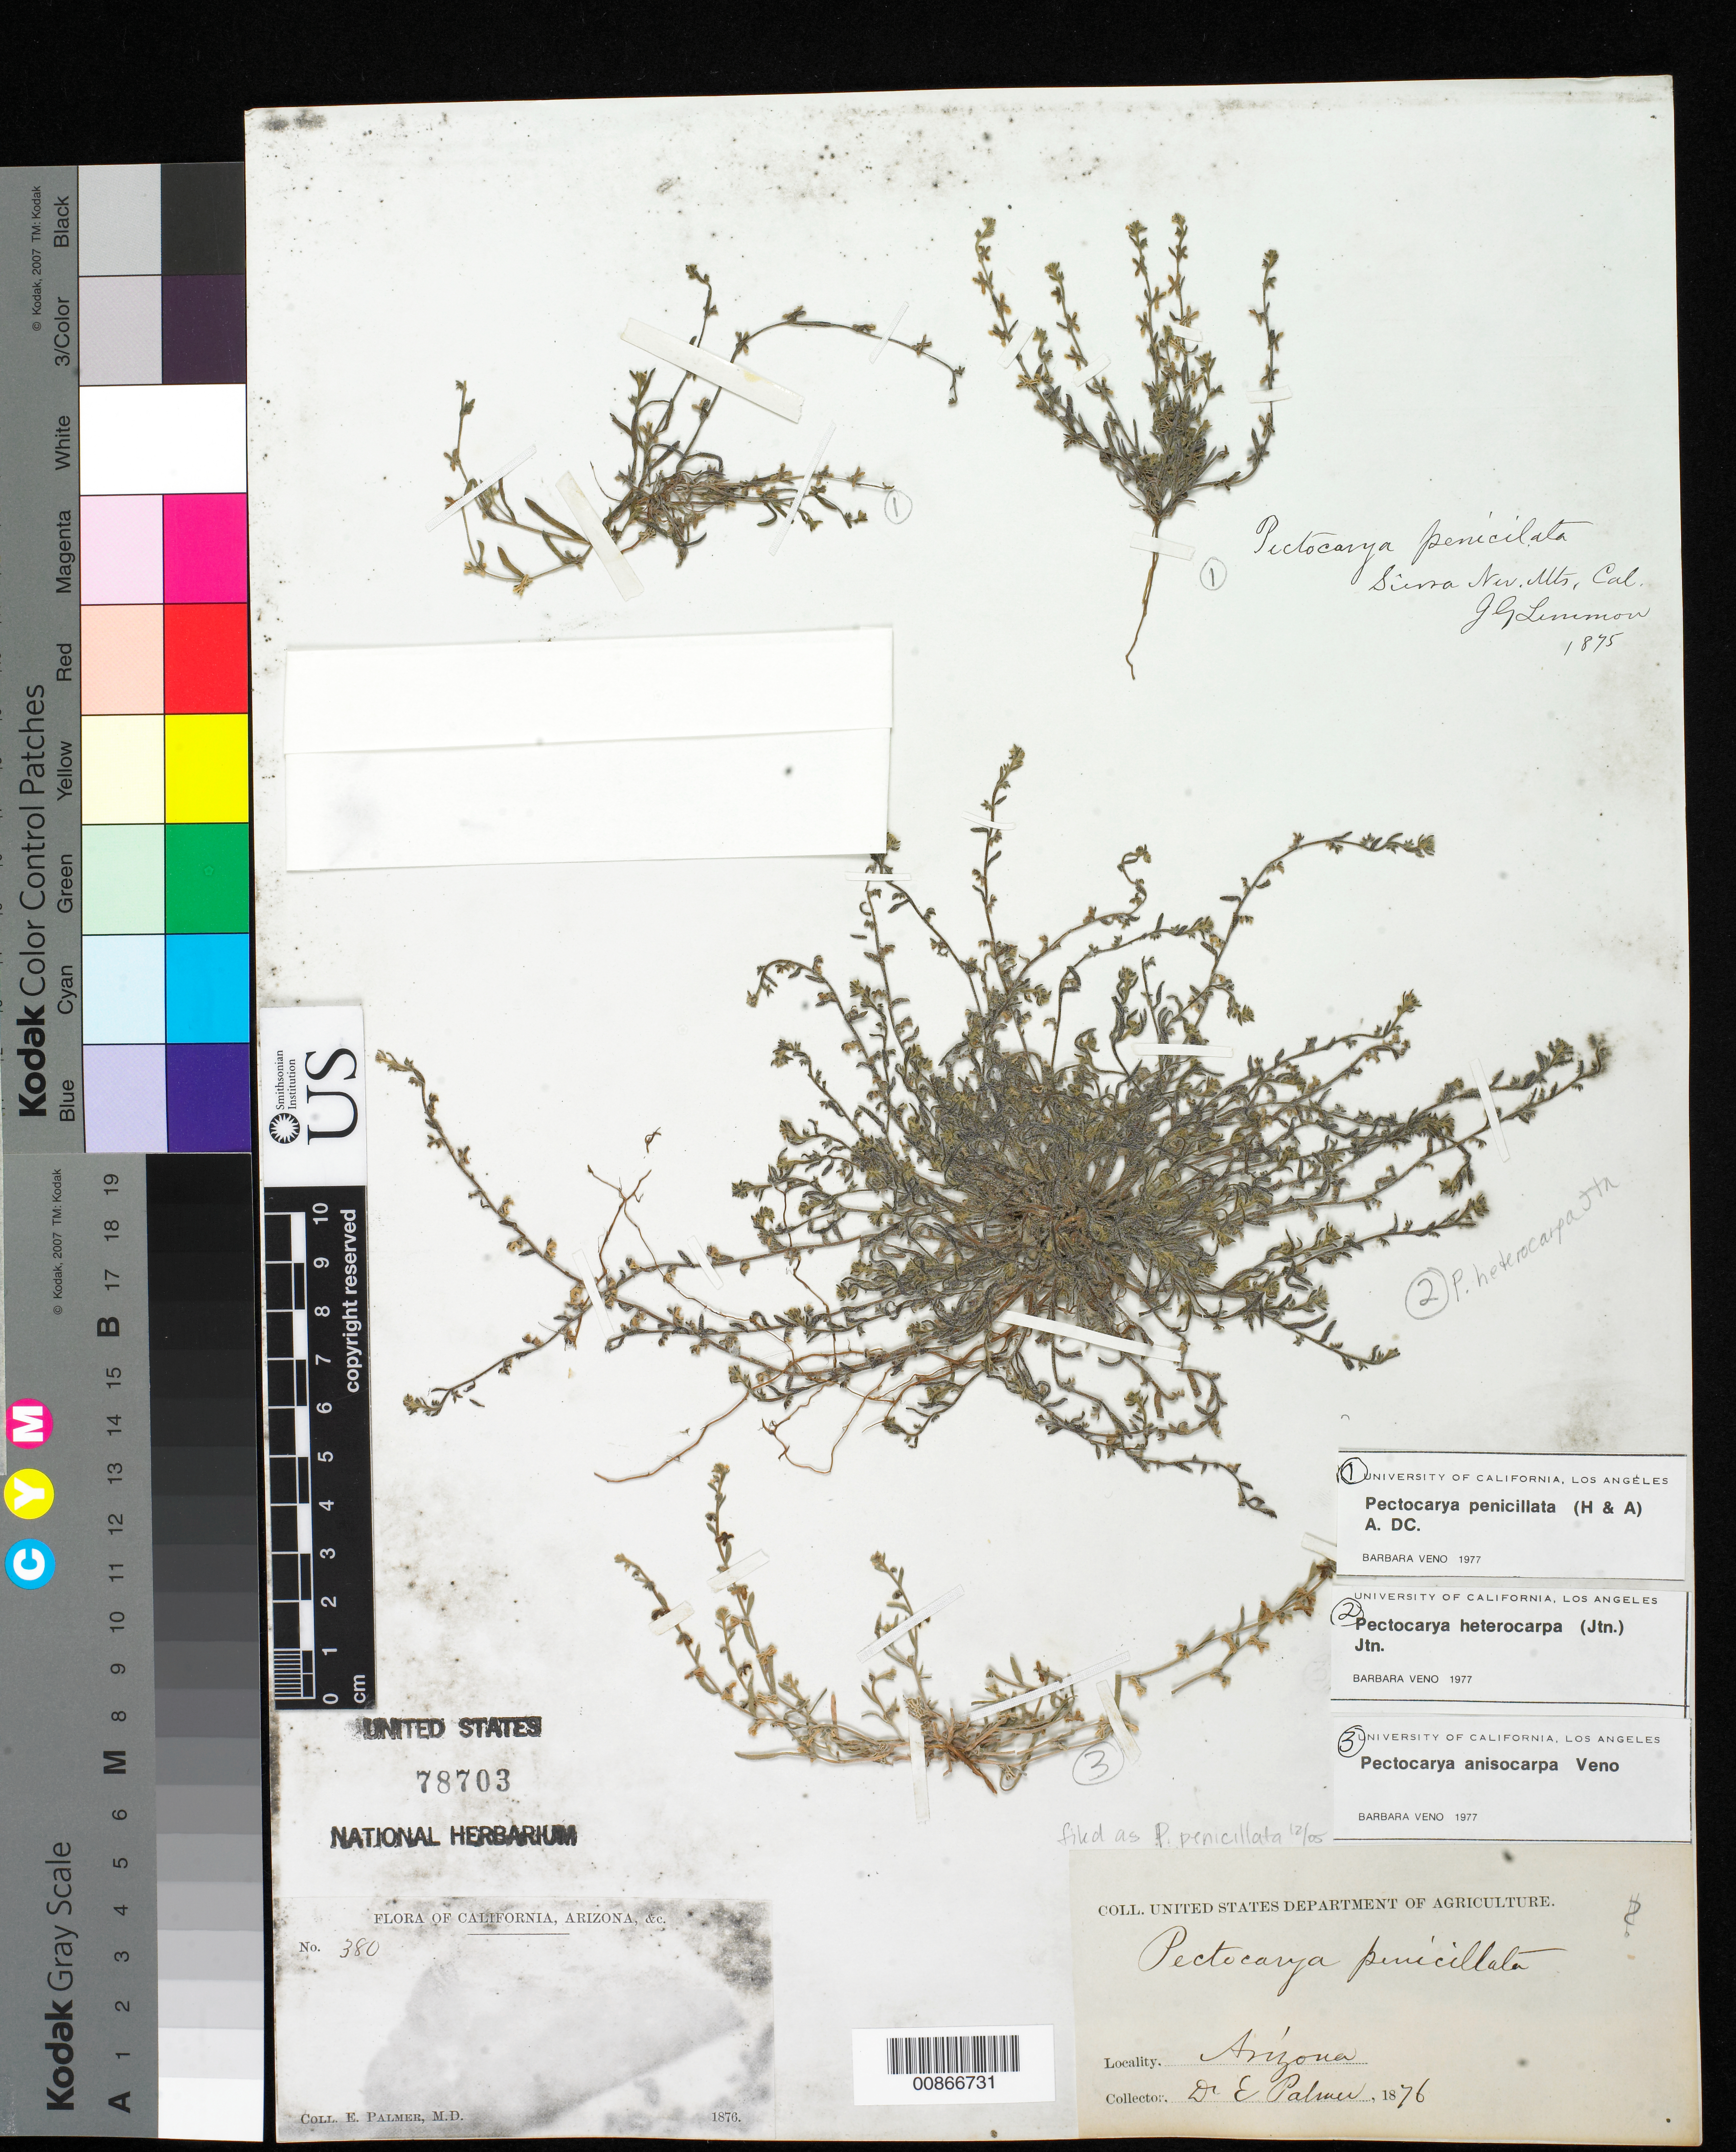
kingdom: Plantae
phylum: Tracheophyta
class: Magnoliopsida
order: Boraginales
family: Boraginaceae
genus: Pectocarya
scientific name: Pectocarya penicillata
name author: Hook. & Arn.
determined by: Veno, B.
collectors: E. Palmer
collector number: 380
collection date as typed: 1876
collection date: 1876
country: United States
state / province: Arizona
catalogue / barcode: US 78703